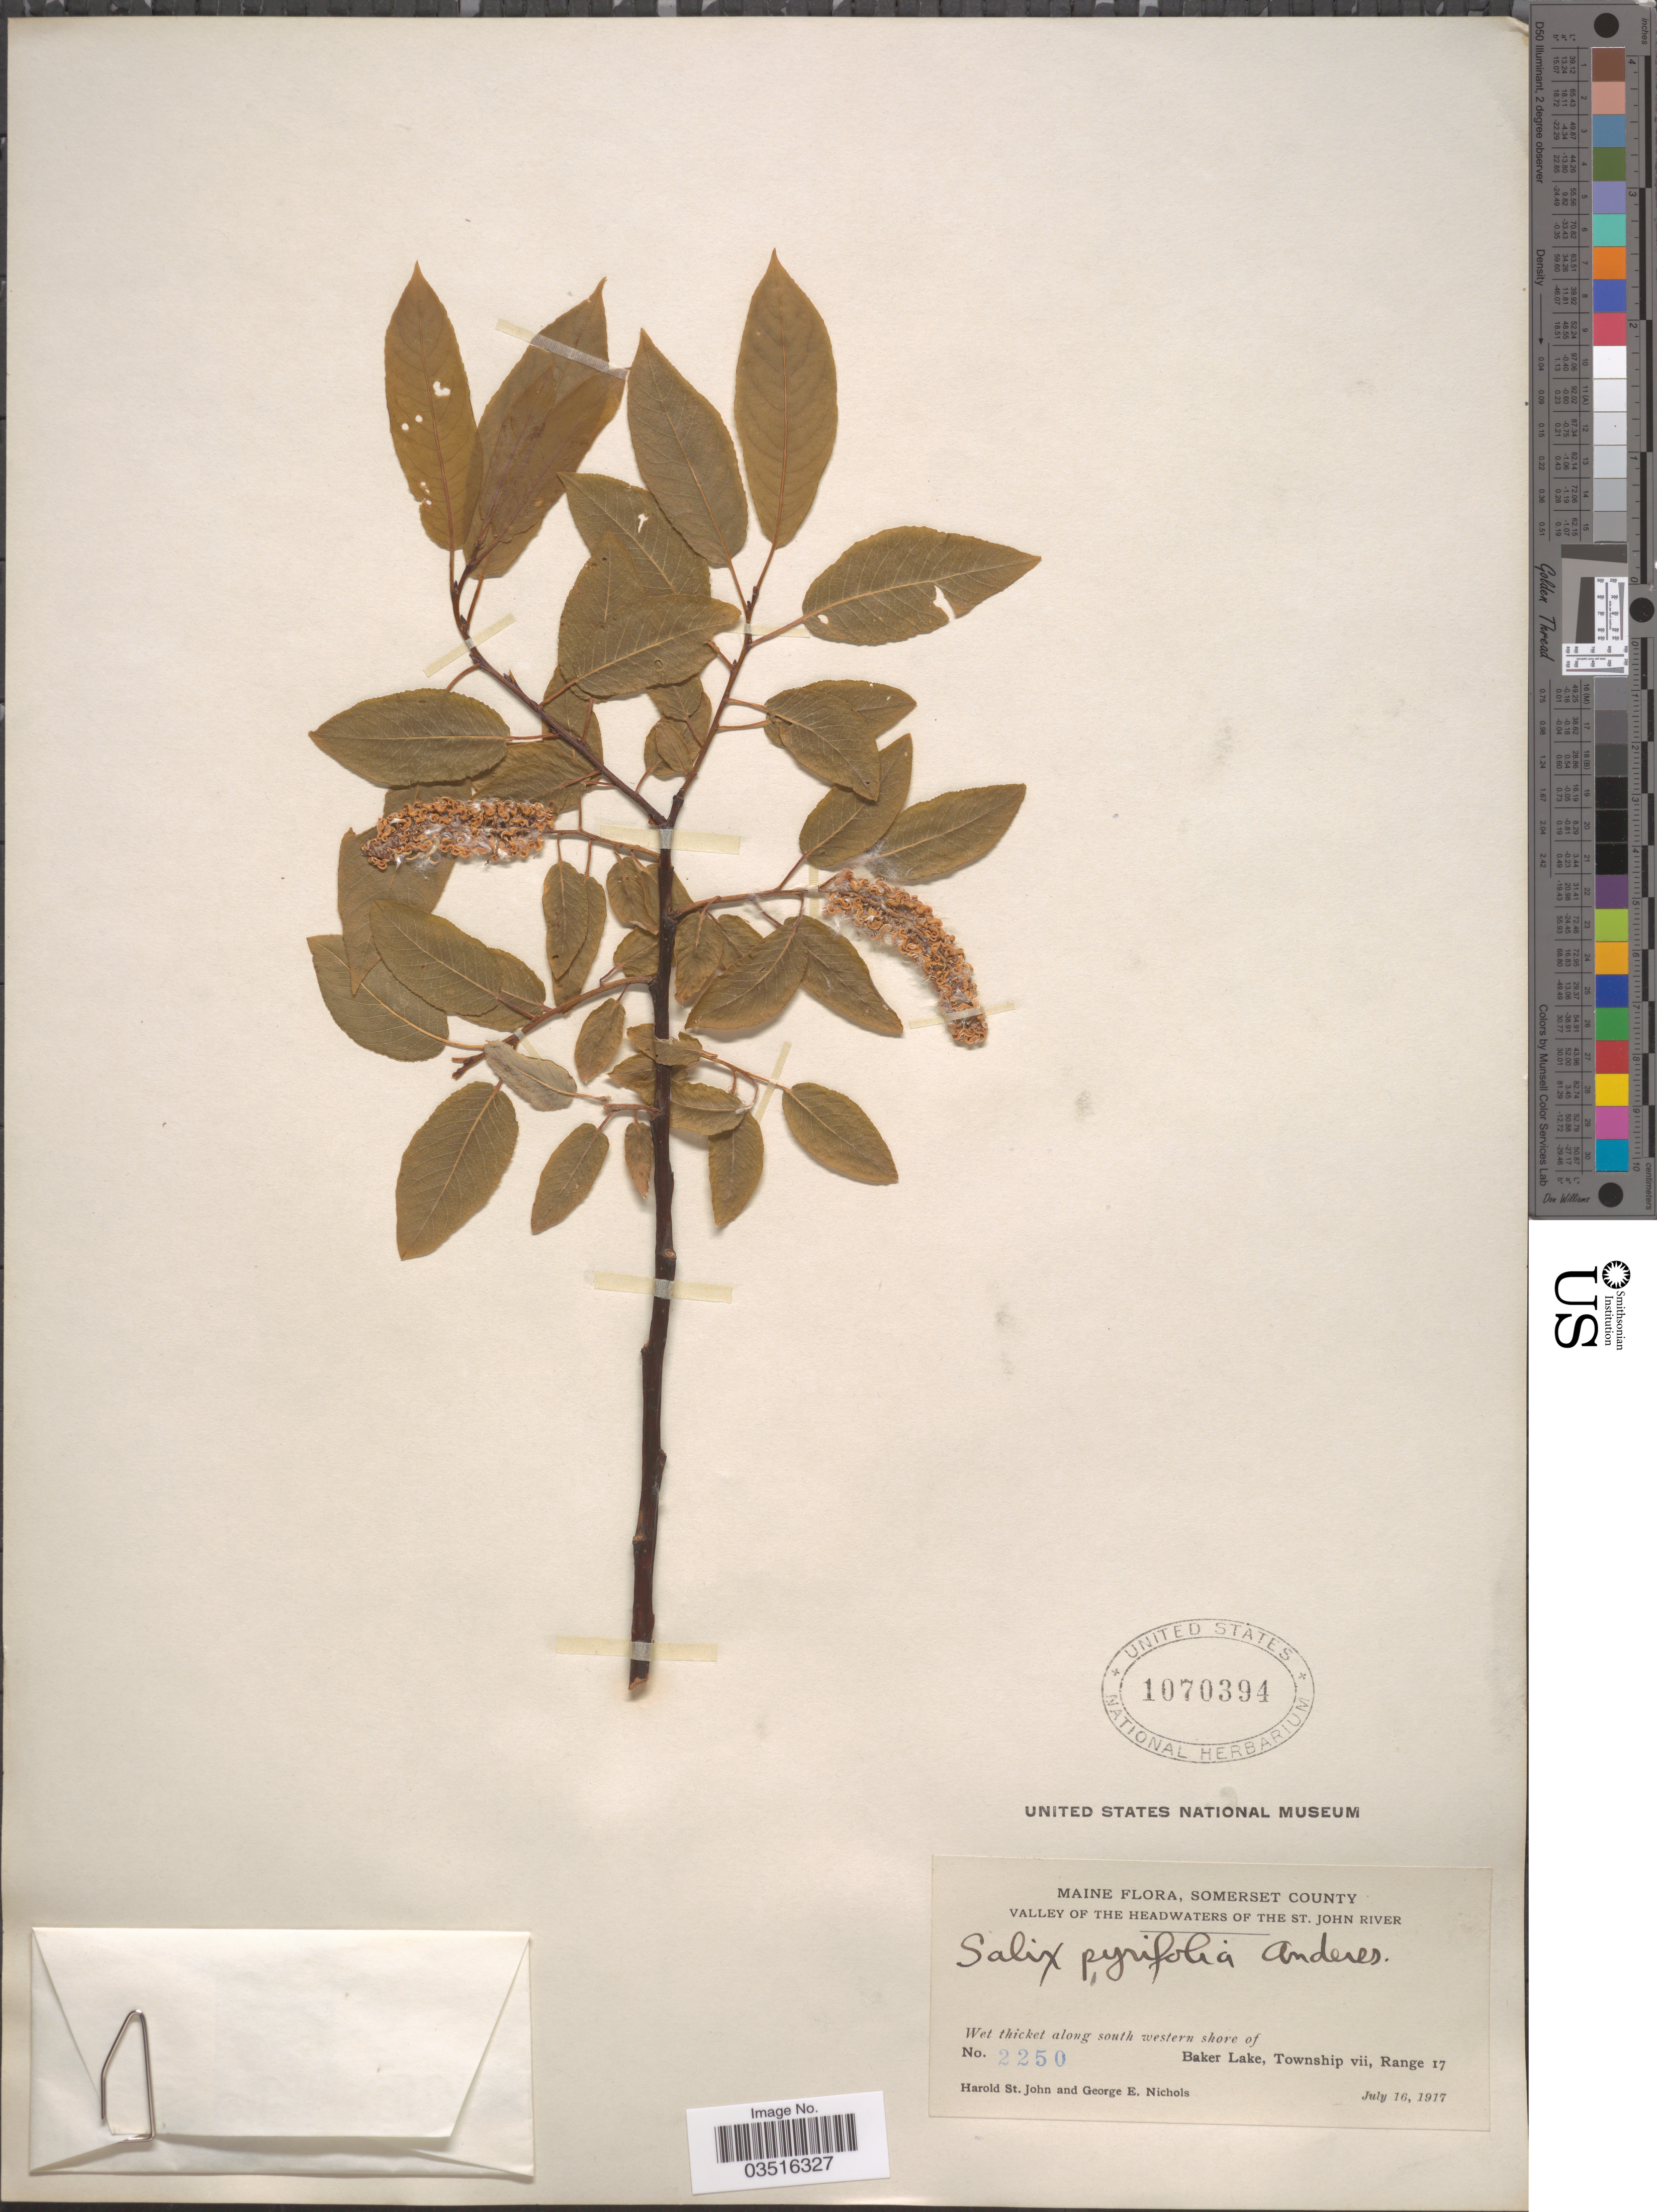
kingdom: Plantae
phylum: Tracheophyta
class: Magnoliopsida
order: Malpighiales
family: Salicaceae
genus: Salix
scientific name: Salix pyrifolia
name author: Ledeb.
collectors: H. St. John & G. E. Nichols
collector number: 2250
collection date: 1917-07-16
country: United States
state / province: Maine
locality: Somerset County. Valley of the headwaters of the St. John River. Along south western shore of Baker Lake, Township vii, Range 17.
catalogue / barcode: US 1070394